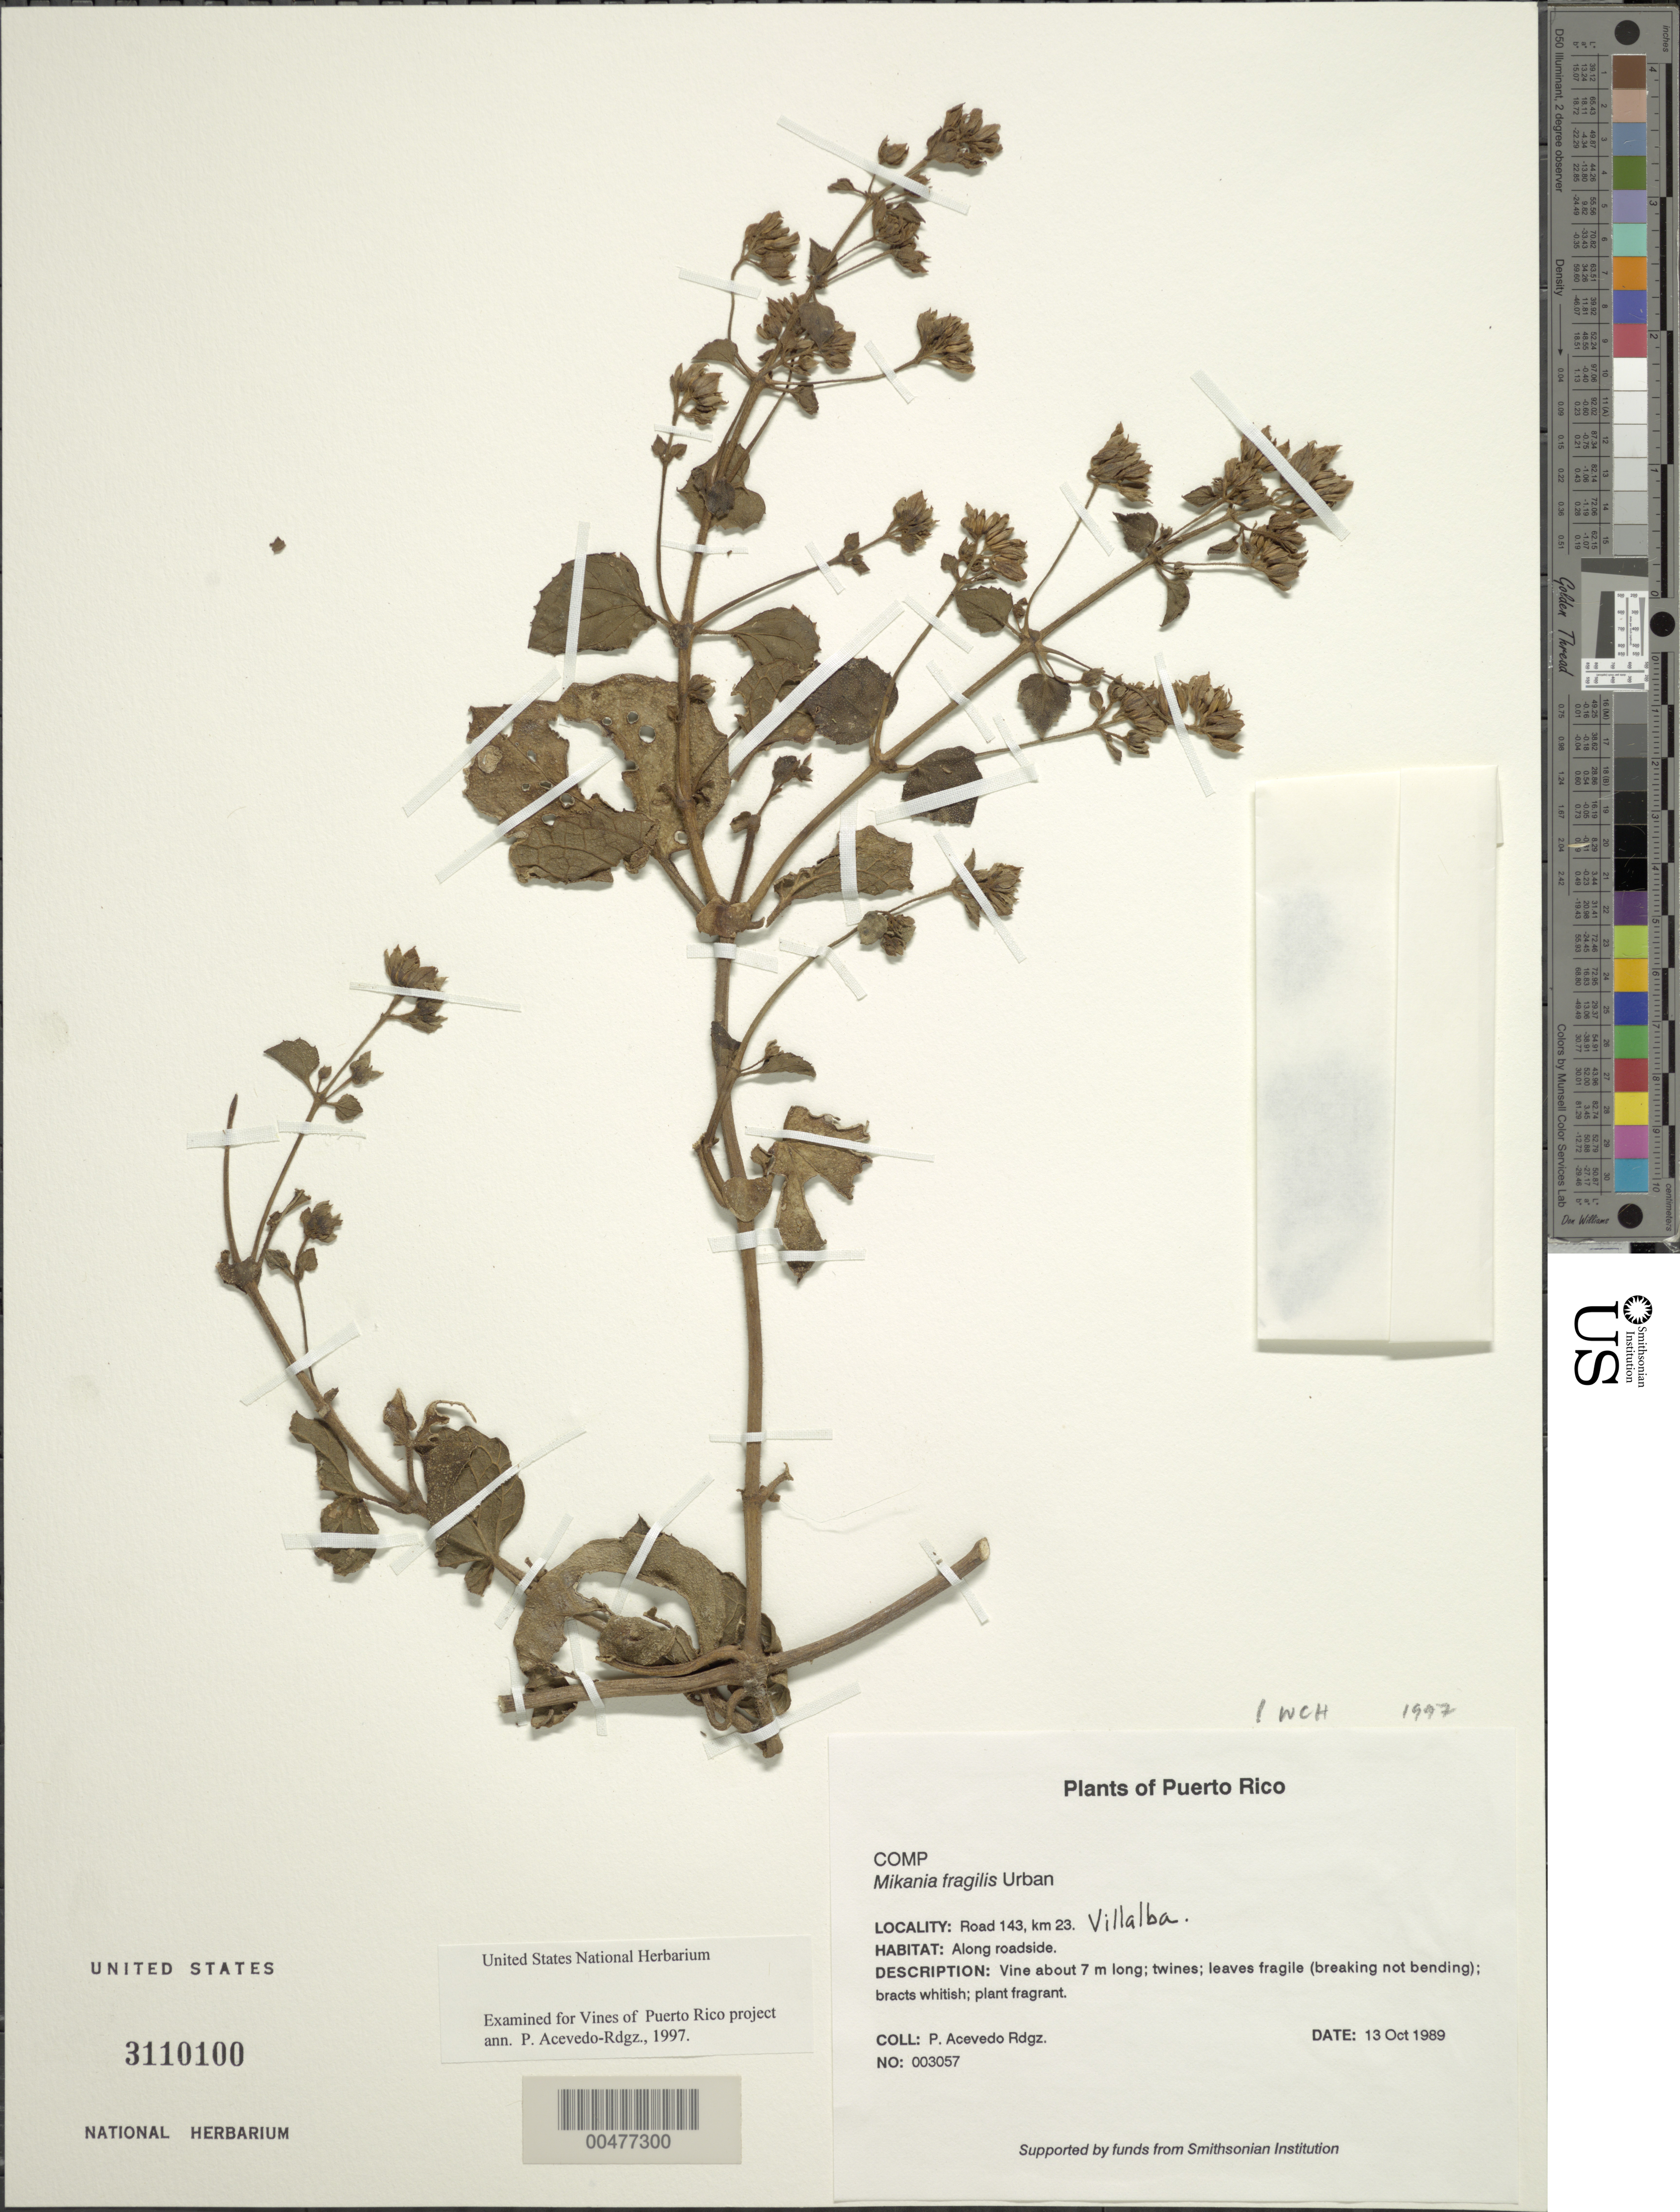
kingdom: Plantae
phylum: Tracheophyta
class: Magnoliopsida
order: Asterales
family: Asteraceae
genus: Mikania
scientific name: Mikania fragilis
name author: Urb.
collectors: P. Acevedo-Rodr.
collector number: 3057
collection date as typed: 13 Oct 1989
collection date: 1989-10-13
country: Puerto Rico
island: Puerto Rico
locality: Road 143, km 23, Villalba. Along roadside.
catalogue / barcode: US 3110100